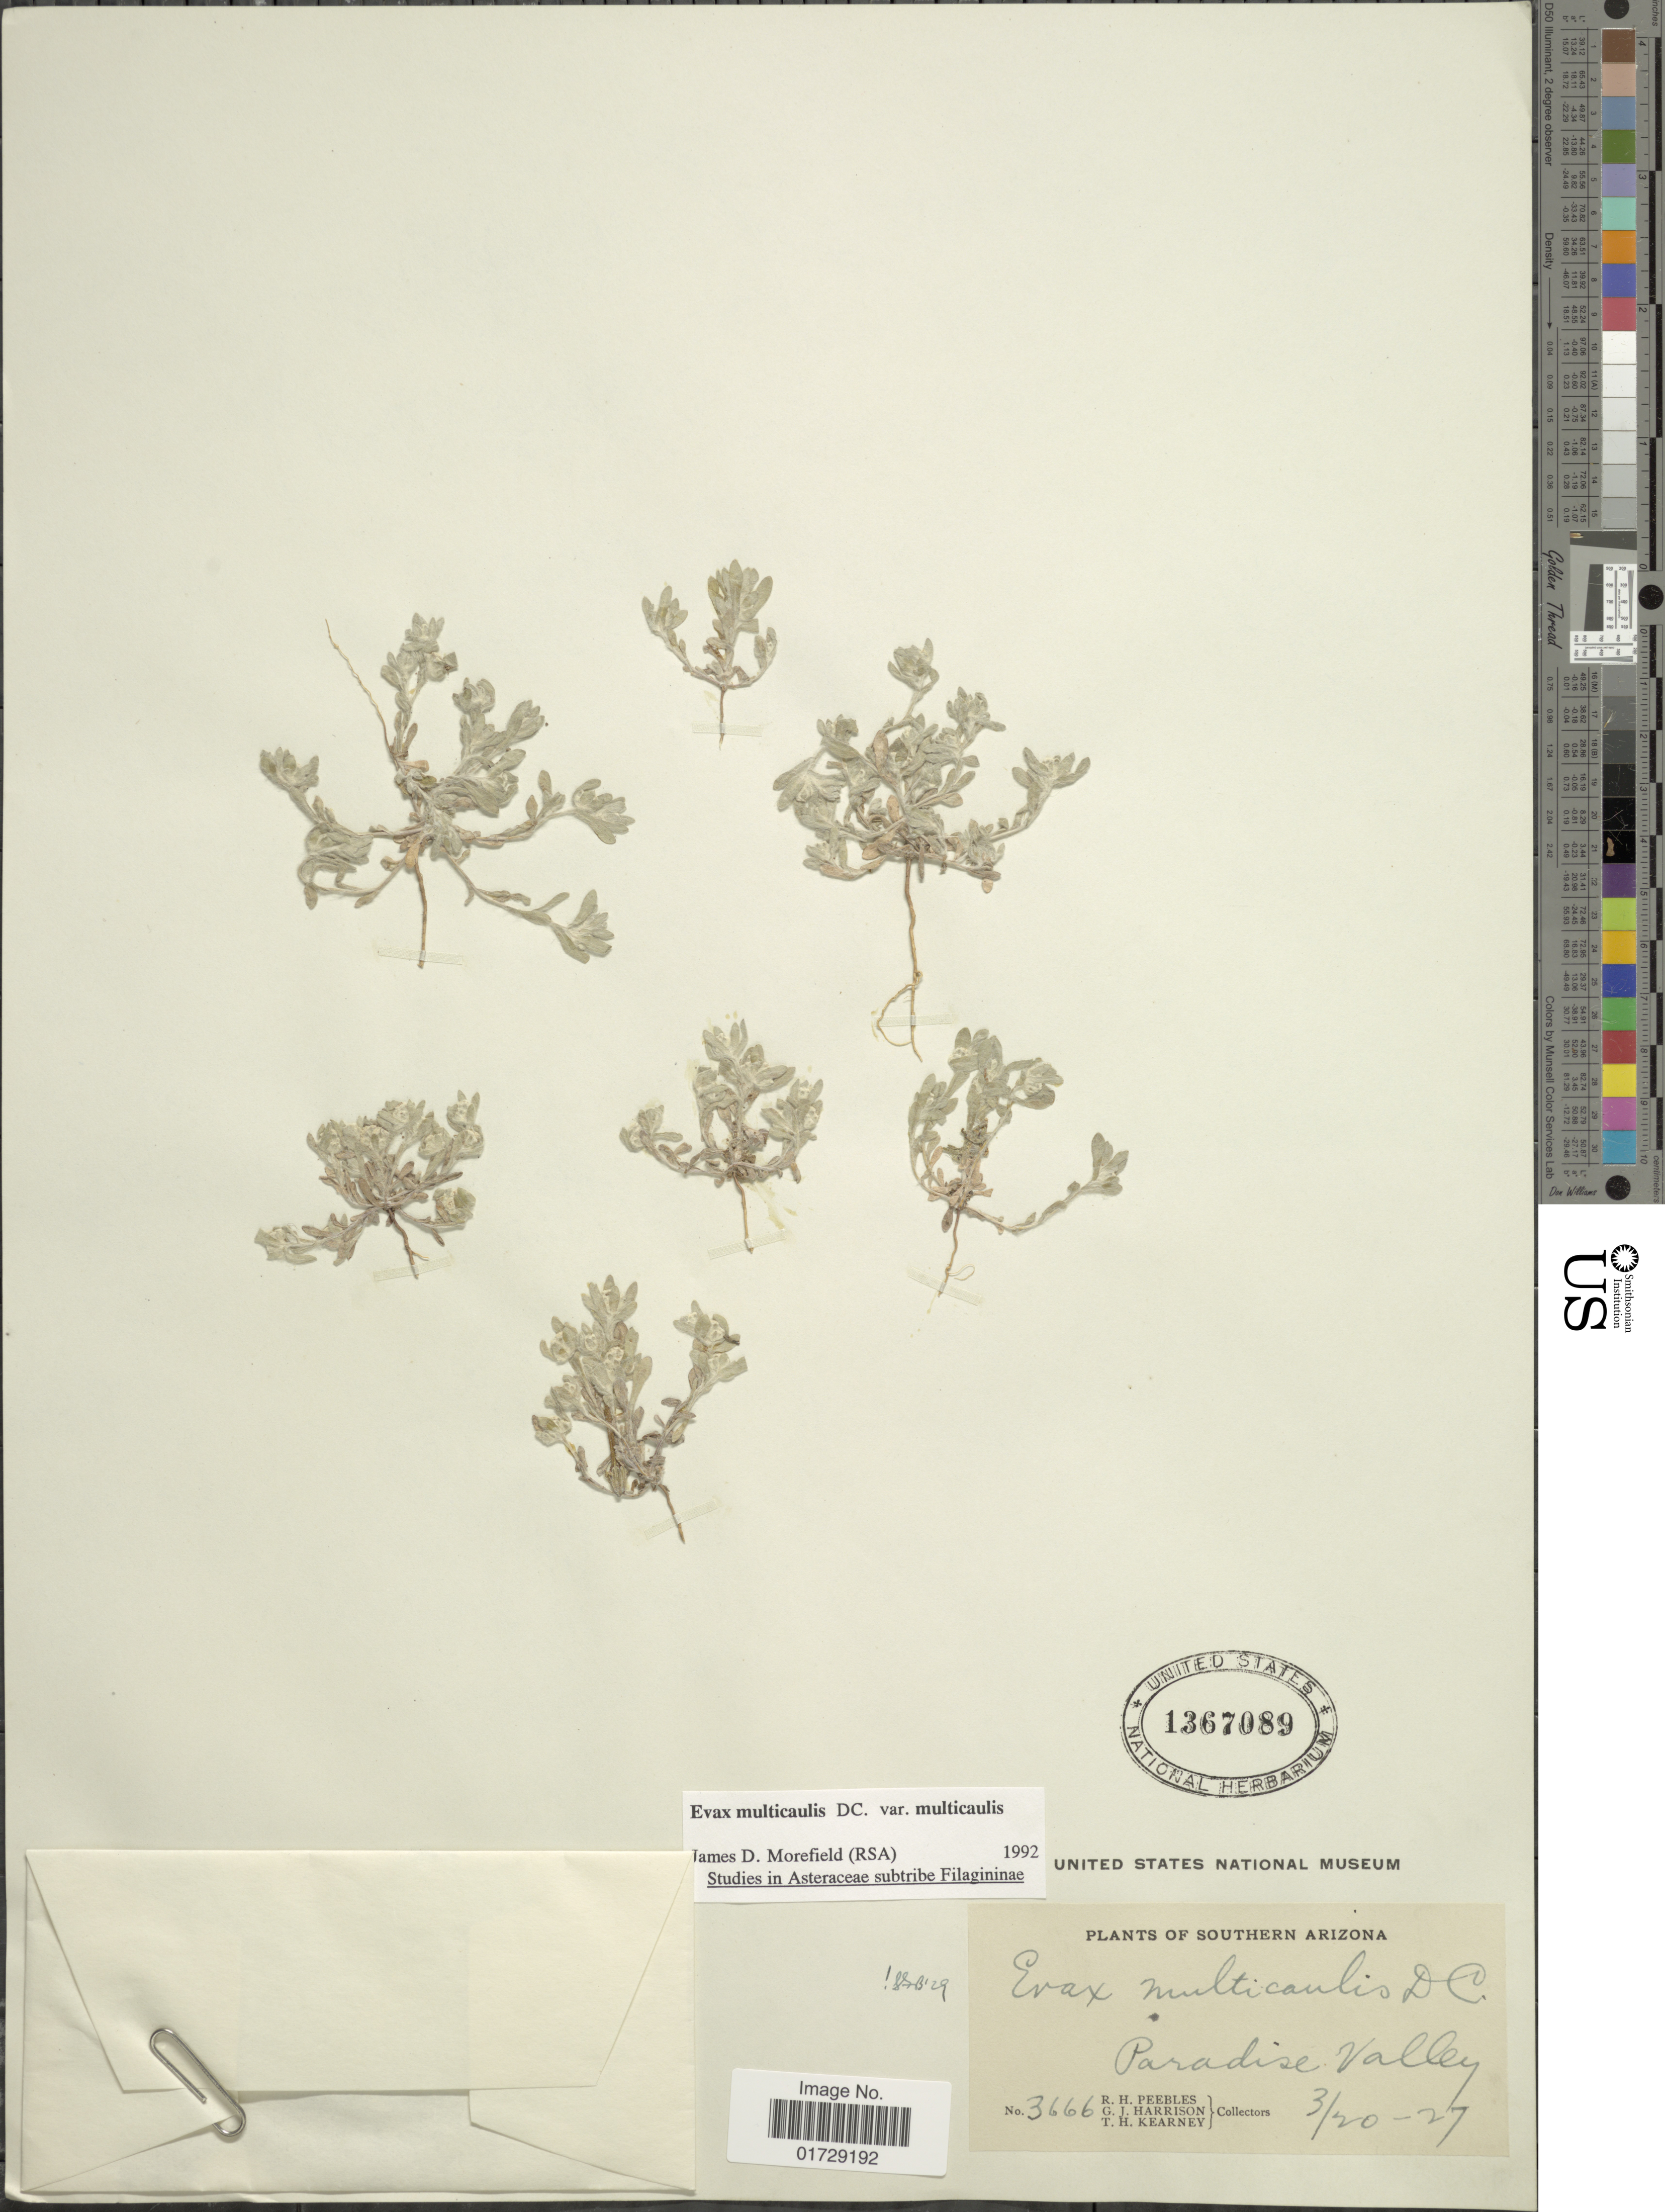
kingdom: Plantae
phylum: Tracheophyta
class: Magnoliopsida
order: Asterales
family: Asteraceae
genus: Evax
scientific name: Evax multicaulis var. multicaulis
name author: DC.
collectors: R. H. Peebles, G. J. Harrison & T. H. Kearney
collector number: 3666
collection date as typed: Transcribed d/m/y: 20/3/27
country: United States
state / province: Arizona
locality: Southern Arizona, Paradise Valley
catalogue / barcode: US 1367089